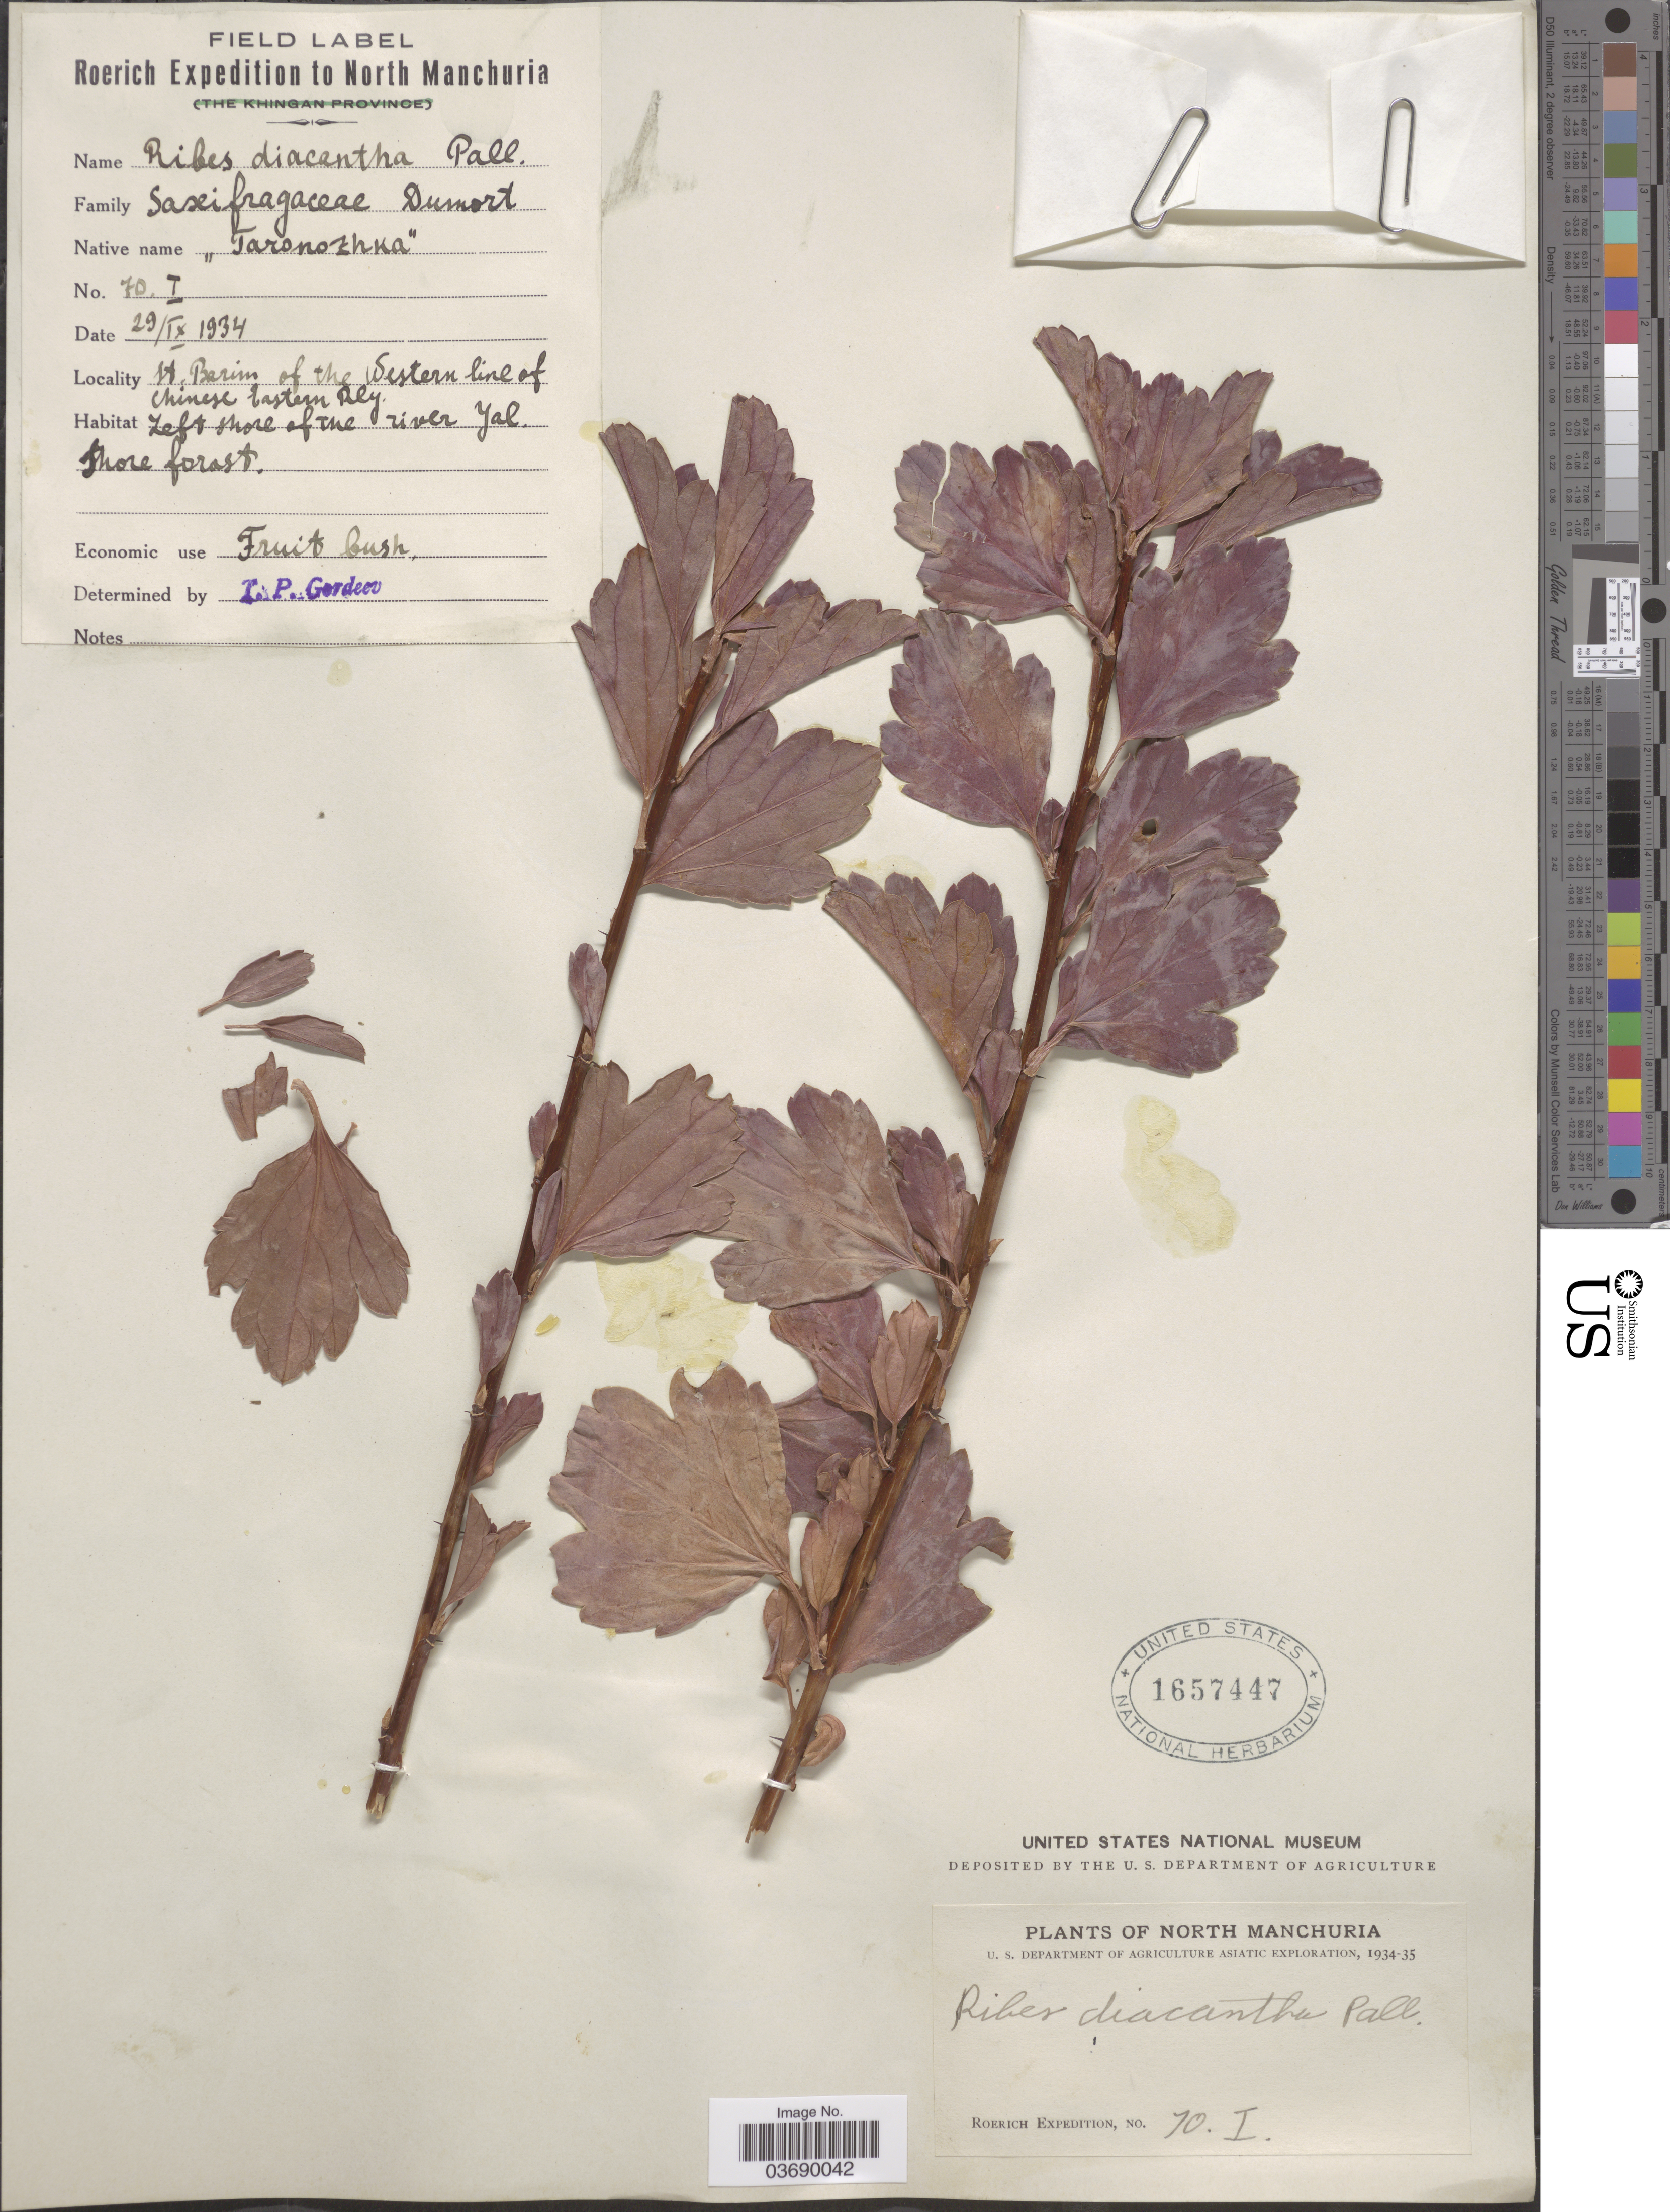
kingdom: Plantae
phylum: Tracheophyta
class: Magnoliopsida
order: Saxifragales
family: Grossulariaceae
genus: Ribes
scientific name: Ribes diacantha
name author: Pall.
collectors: -. Roerich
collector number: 70I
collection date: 1934-09-29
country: China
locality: North Manchuria. St. Barim of the Western line of Chinese Eastern Rly. Left shore of the river Yal.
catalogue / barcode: US 1657447